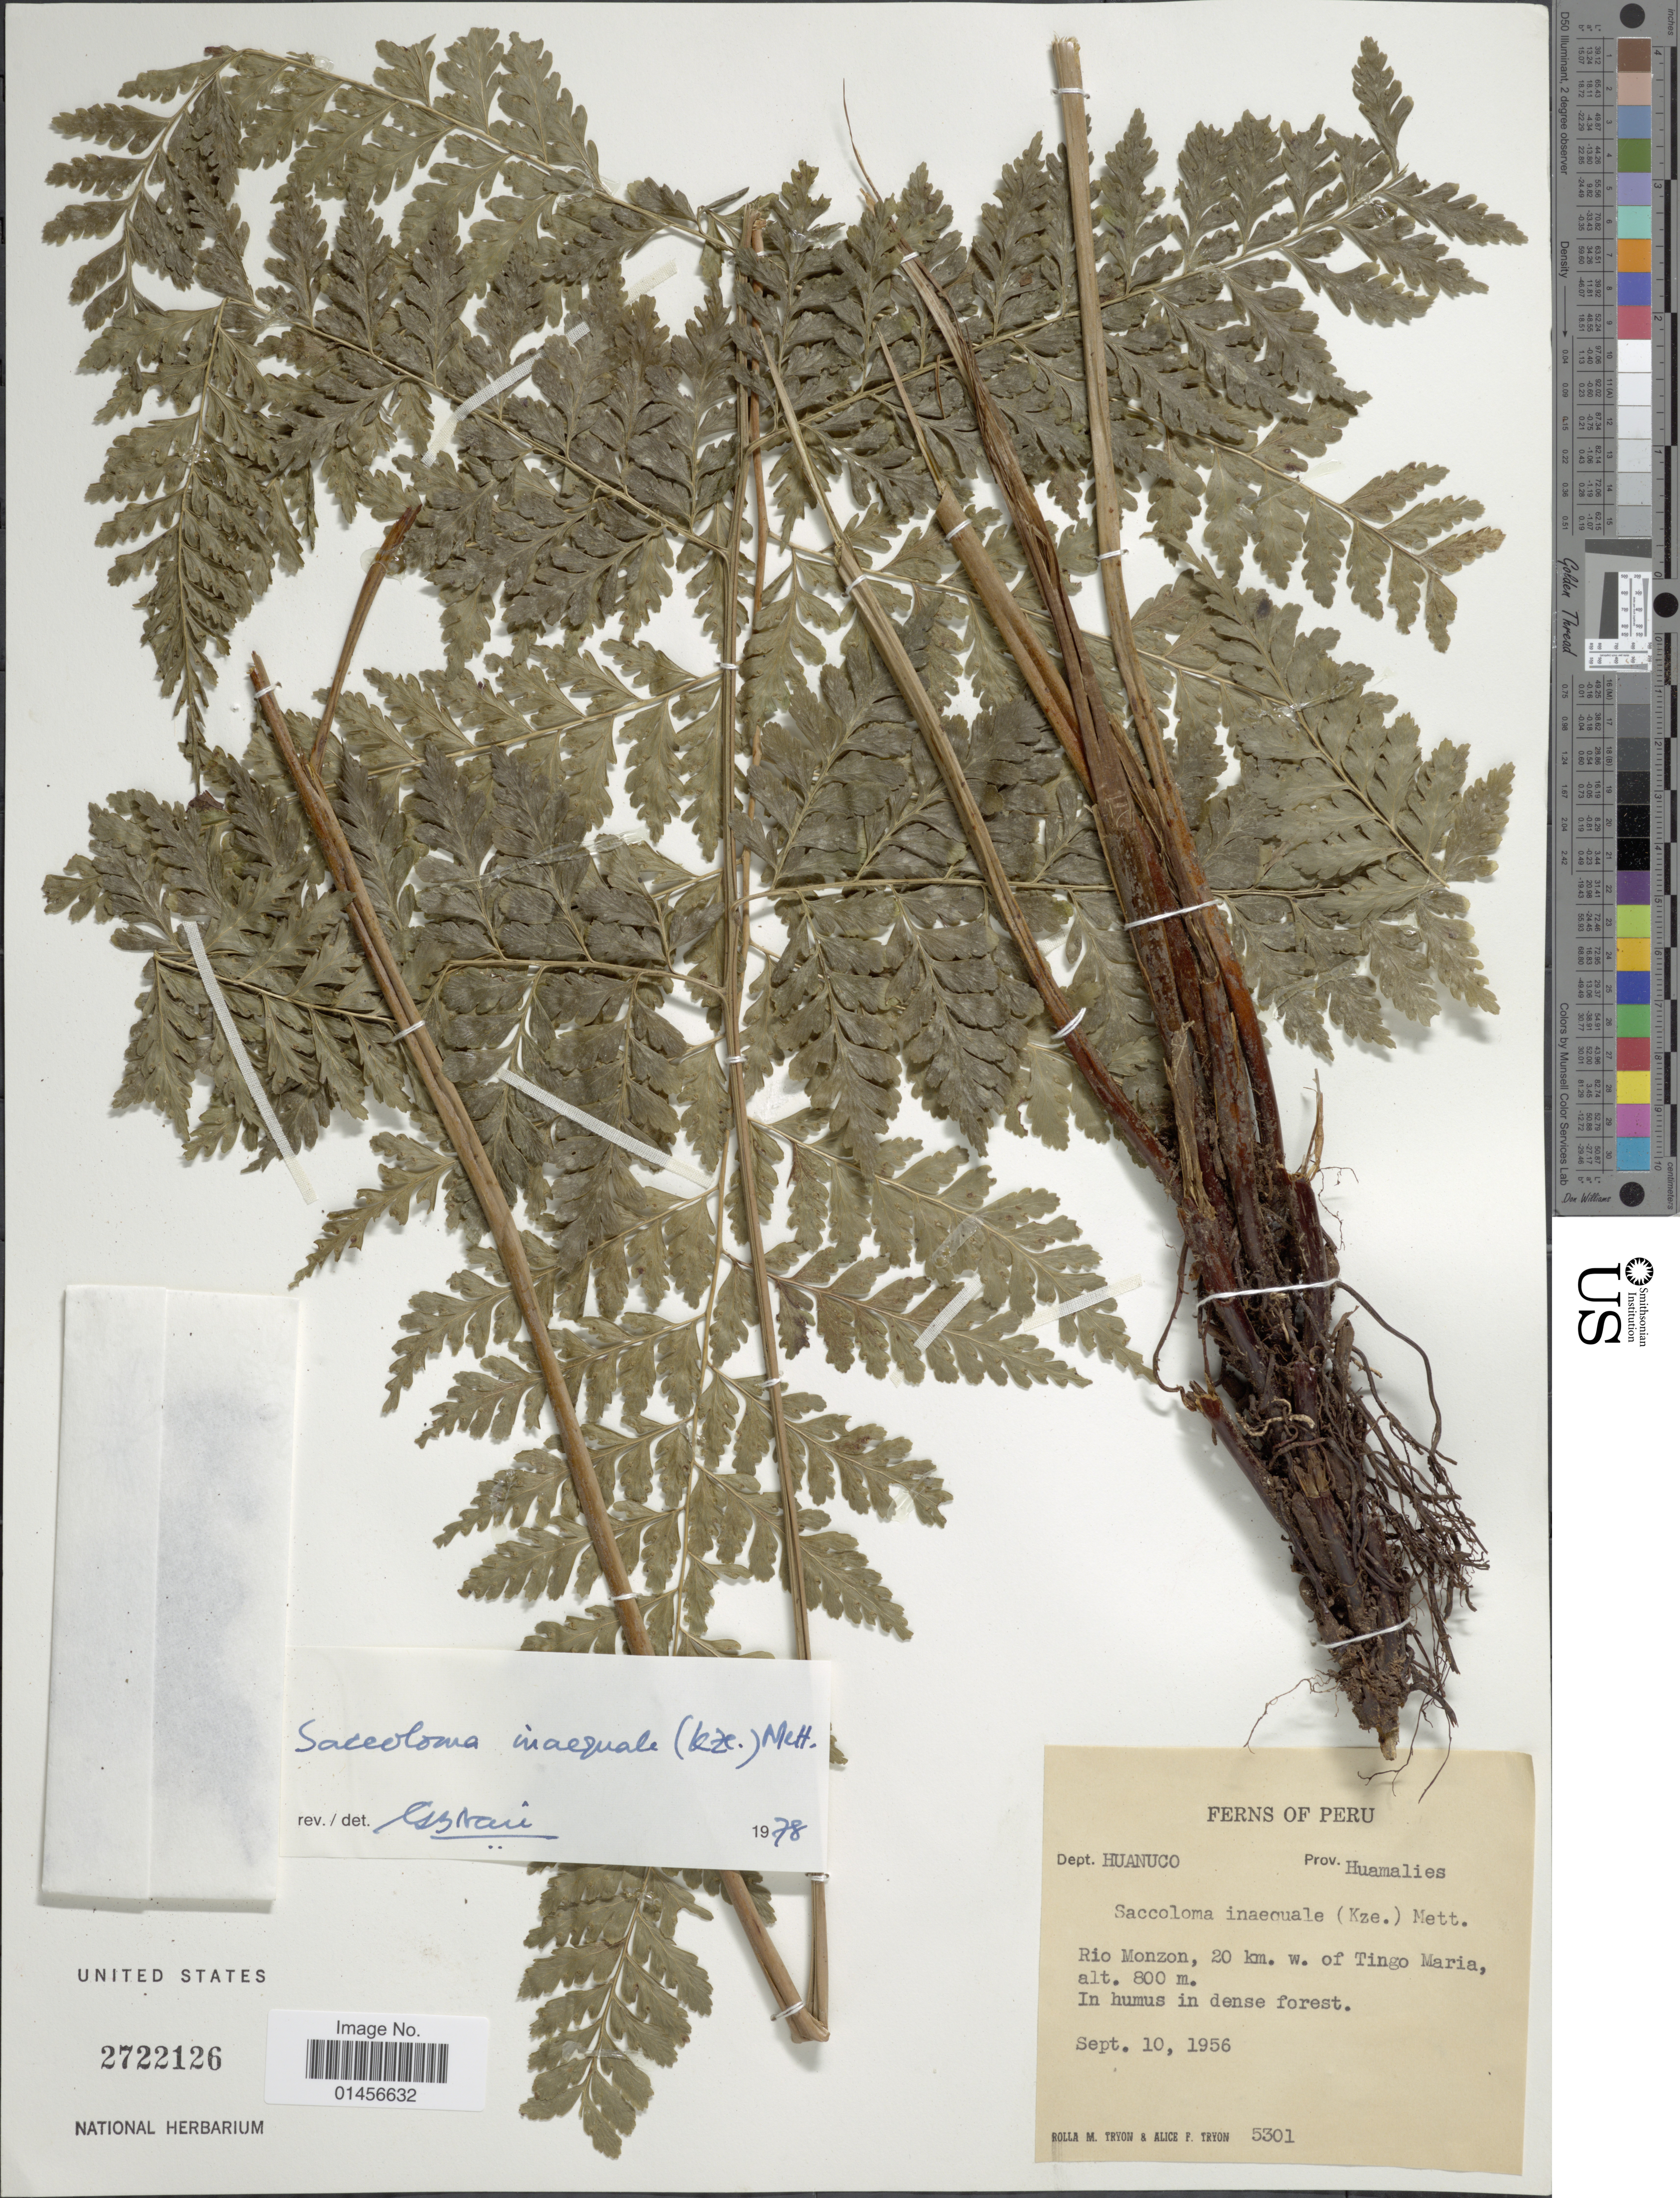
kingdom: Plantae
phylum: Tracheophyta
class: Polypodiopsida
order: Polypodiales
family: Saccolomataceae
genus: Saccoloma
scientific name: Saccoloma inaequale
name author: (Kunze) Mett.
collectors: R. M. Tryon & A. F. Tryon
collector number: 5301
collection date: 1956-09-10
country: Peru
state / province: Huánuco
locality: Prov. Huamalies, Rio Monzon, 20 km. w. of Tingo Maria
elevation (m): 800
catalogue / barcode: US 2722126